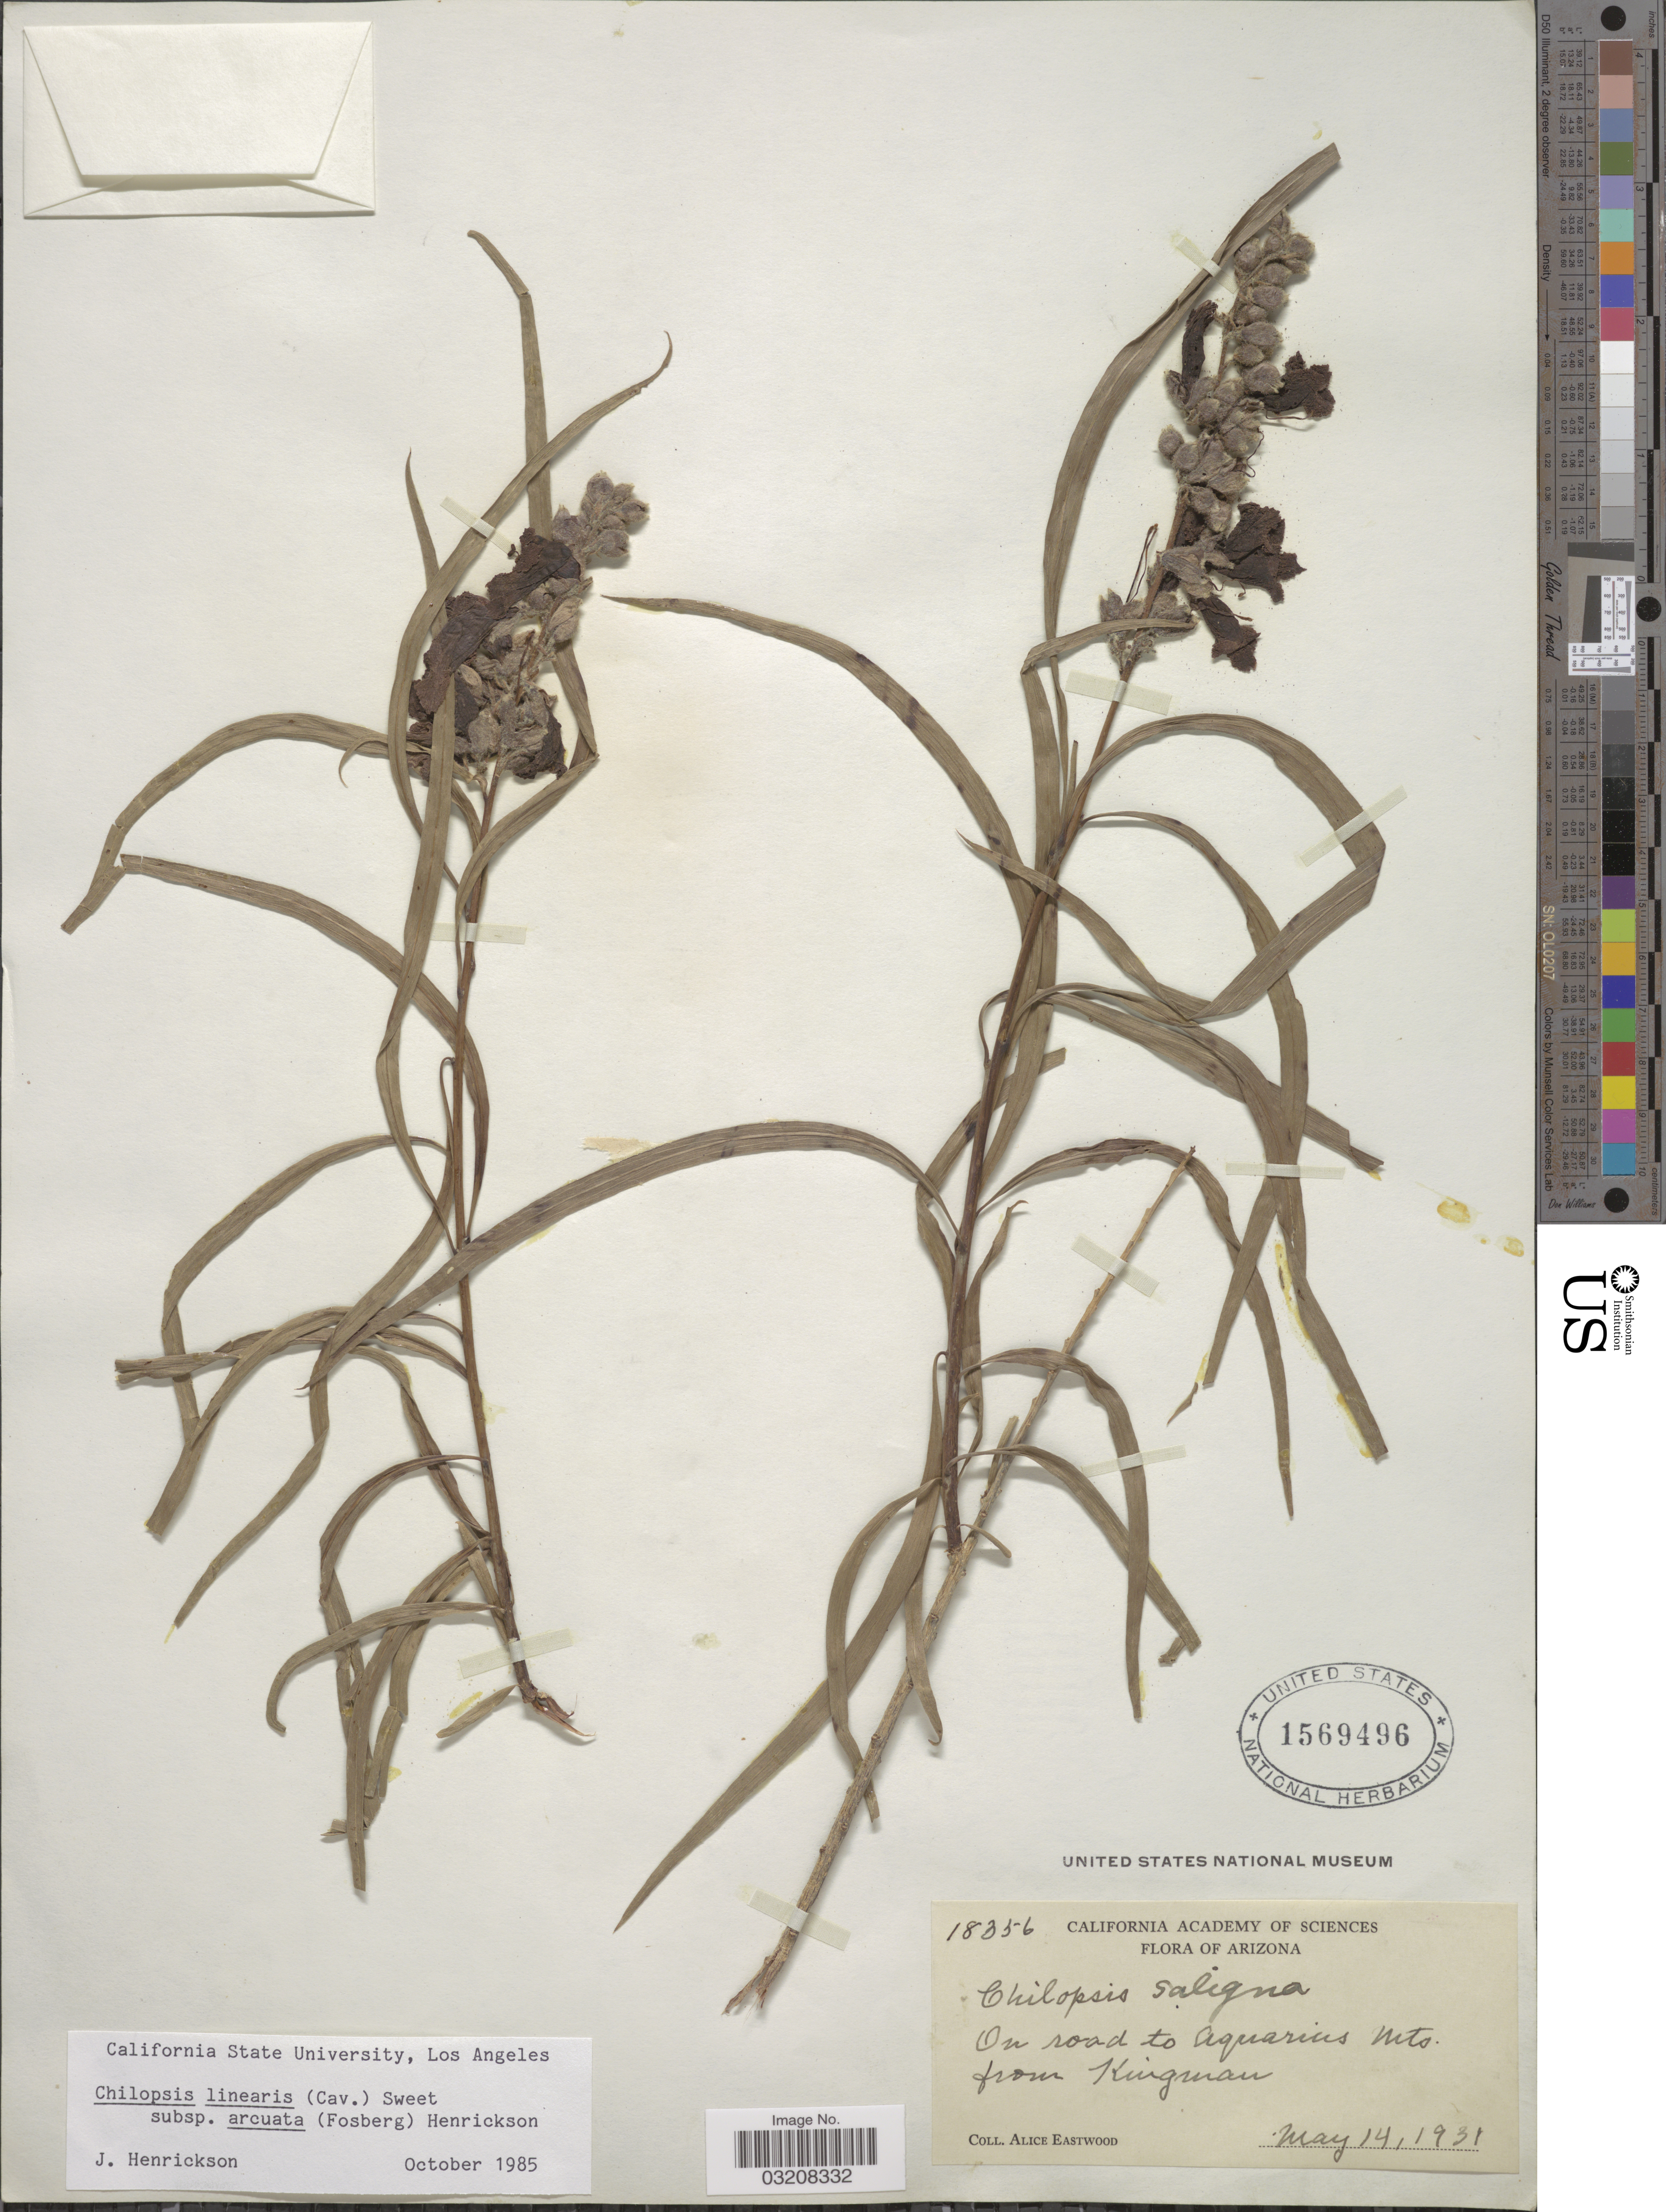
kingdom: Plantae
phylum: Tracheophyta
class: Magnoliopsida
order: Lamiales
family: Bignoniaceae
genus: Chilopsis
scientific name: Chilopsis linearis subsp. arcuata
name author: (Fosberg) Henrickson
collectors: A. Eastwood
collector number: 18356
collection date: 1931-05-14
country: United States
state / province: Arizona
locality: On road to Aquarius Mts. from Kingman.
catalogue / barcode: US 1569496